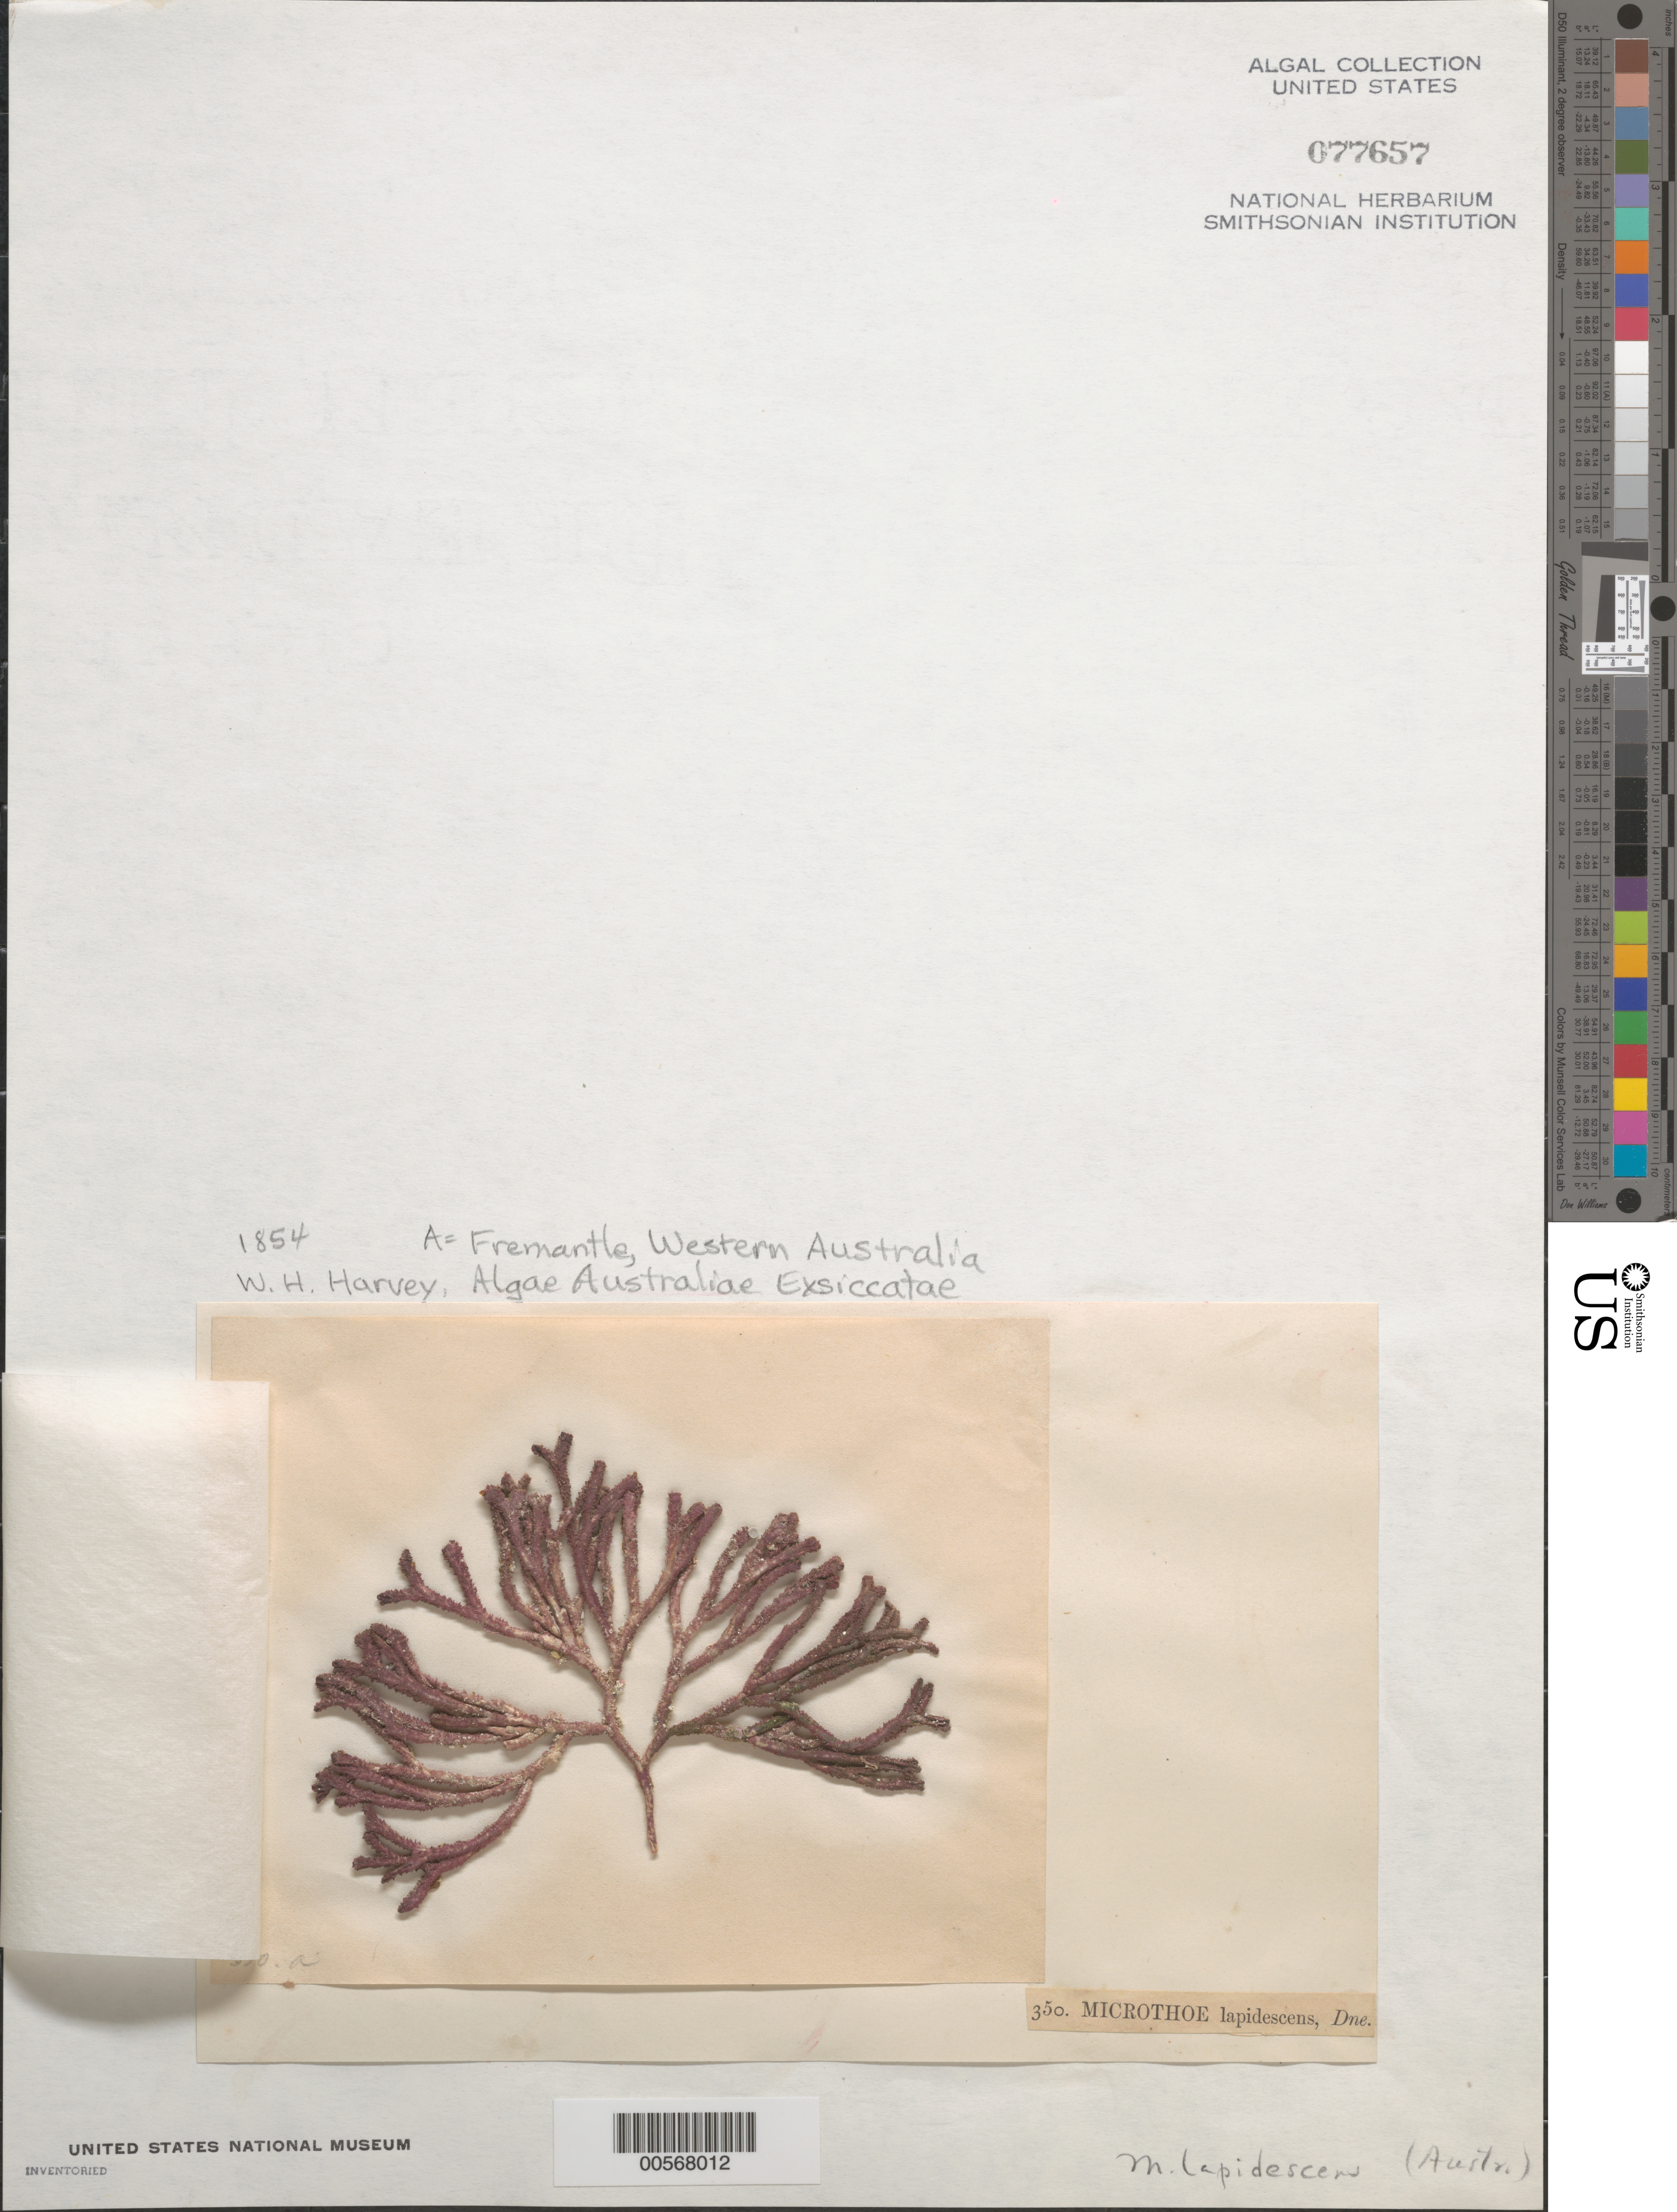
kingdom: Plantae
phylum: Rhodophyta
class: Florideophyceae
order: Nemaliales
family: Galaxauraceae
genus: Galaxaura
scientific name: Galaxaura rugosa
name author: (Ellis & Sol.) J.V.Lamouroux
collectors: W. Harvey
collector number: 350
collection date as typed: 1854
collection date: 1854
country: Australia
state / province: Western Australia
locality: Fremantle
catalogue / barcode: US 77657